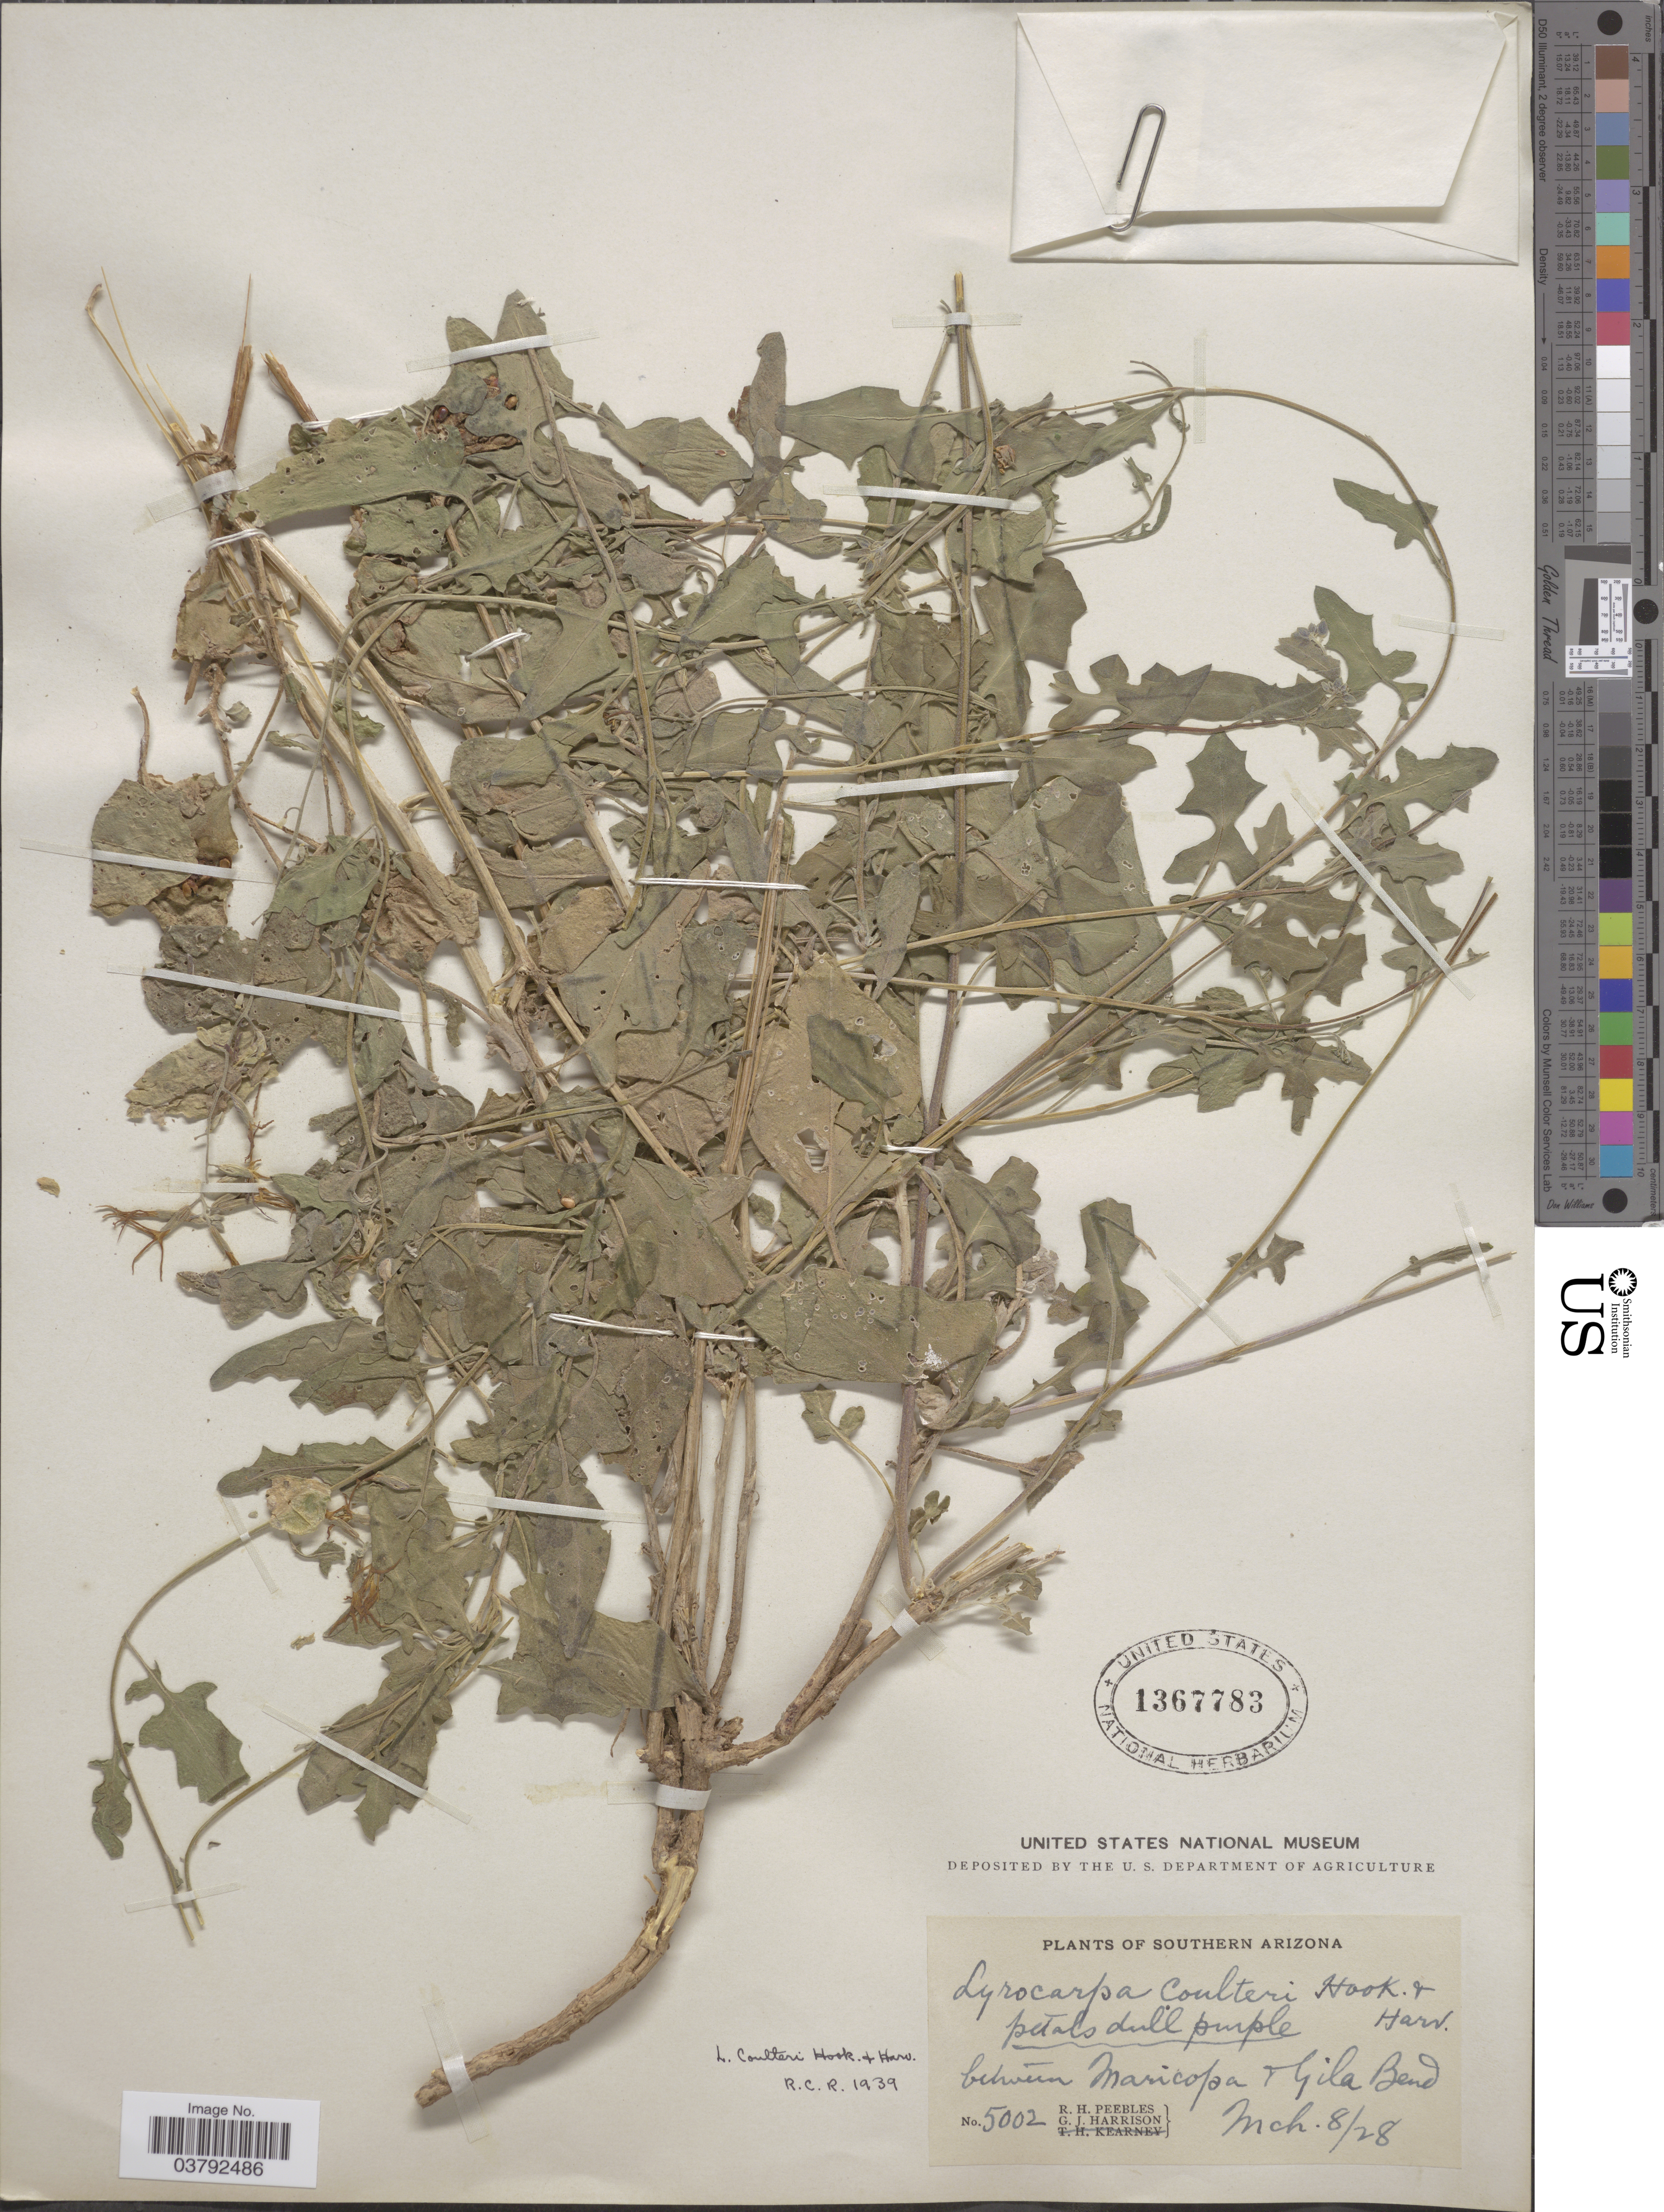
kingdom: Plantae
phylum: Tracheophyta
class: Magnoliopsida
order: Brassicales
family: Brassicaceae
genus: Lyrocarpa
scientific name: Lyrocarpa coulteri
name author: Hook. & Harv.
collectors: R. H. Peebles & G. J. Harrison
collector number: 5002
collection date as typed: Transcribed d/m/y: 8/3/28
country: United States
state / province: Arizona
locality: Southern Arizona. Between Maricopa & Gila Bend.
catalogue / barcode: US 1367783